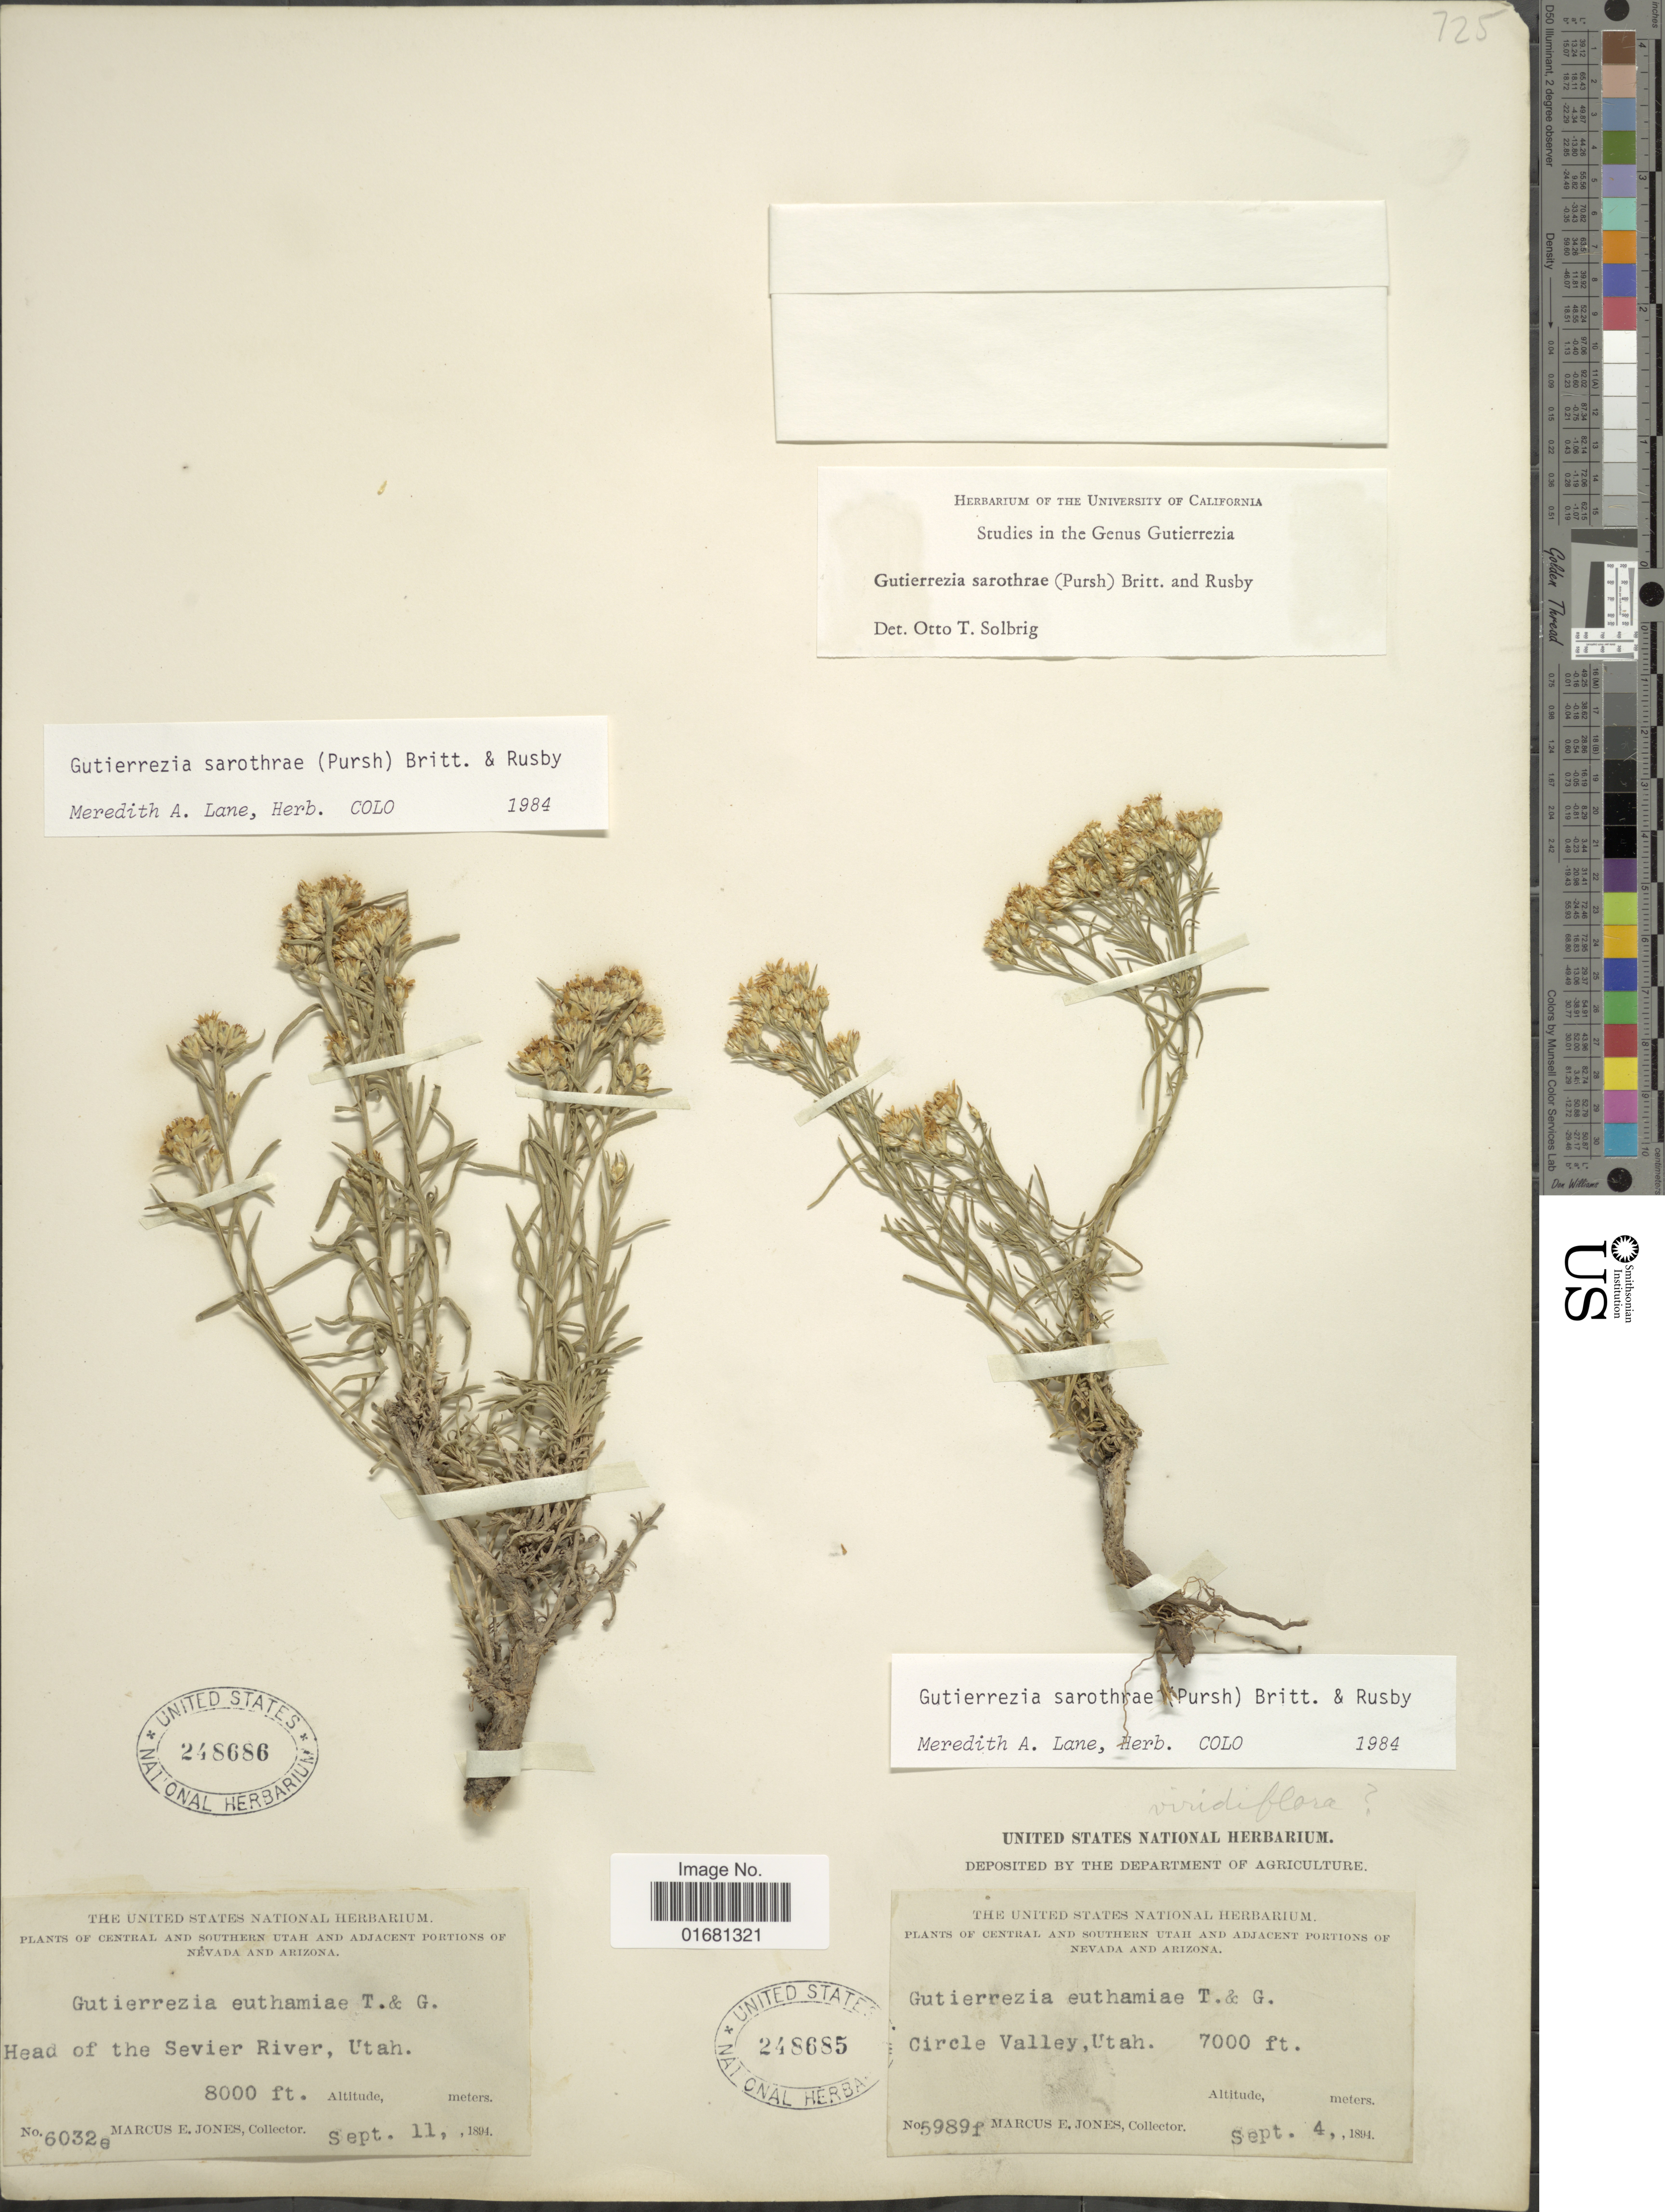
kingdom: Plantae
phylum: Tracheophyta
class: Magnoliopsida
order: Asterales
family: Asteraceae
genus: Gutierrezia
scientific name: Gutierrezia sarothrae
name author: (Pursh) Britton & Rusby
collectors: M. E. Jones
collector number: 5989F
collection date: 1894-09-04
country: United States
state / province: Utah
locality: Circle Valley, Utah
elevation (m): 2134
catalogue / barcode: US 248685-2